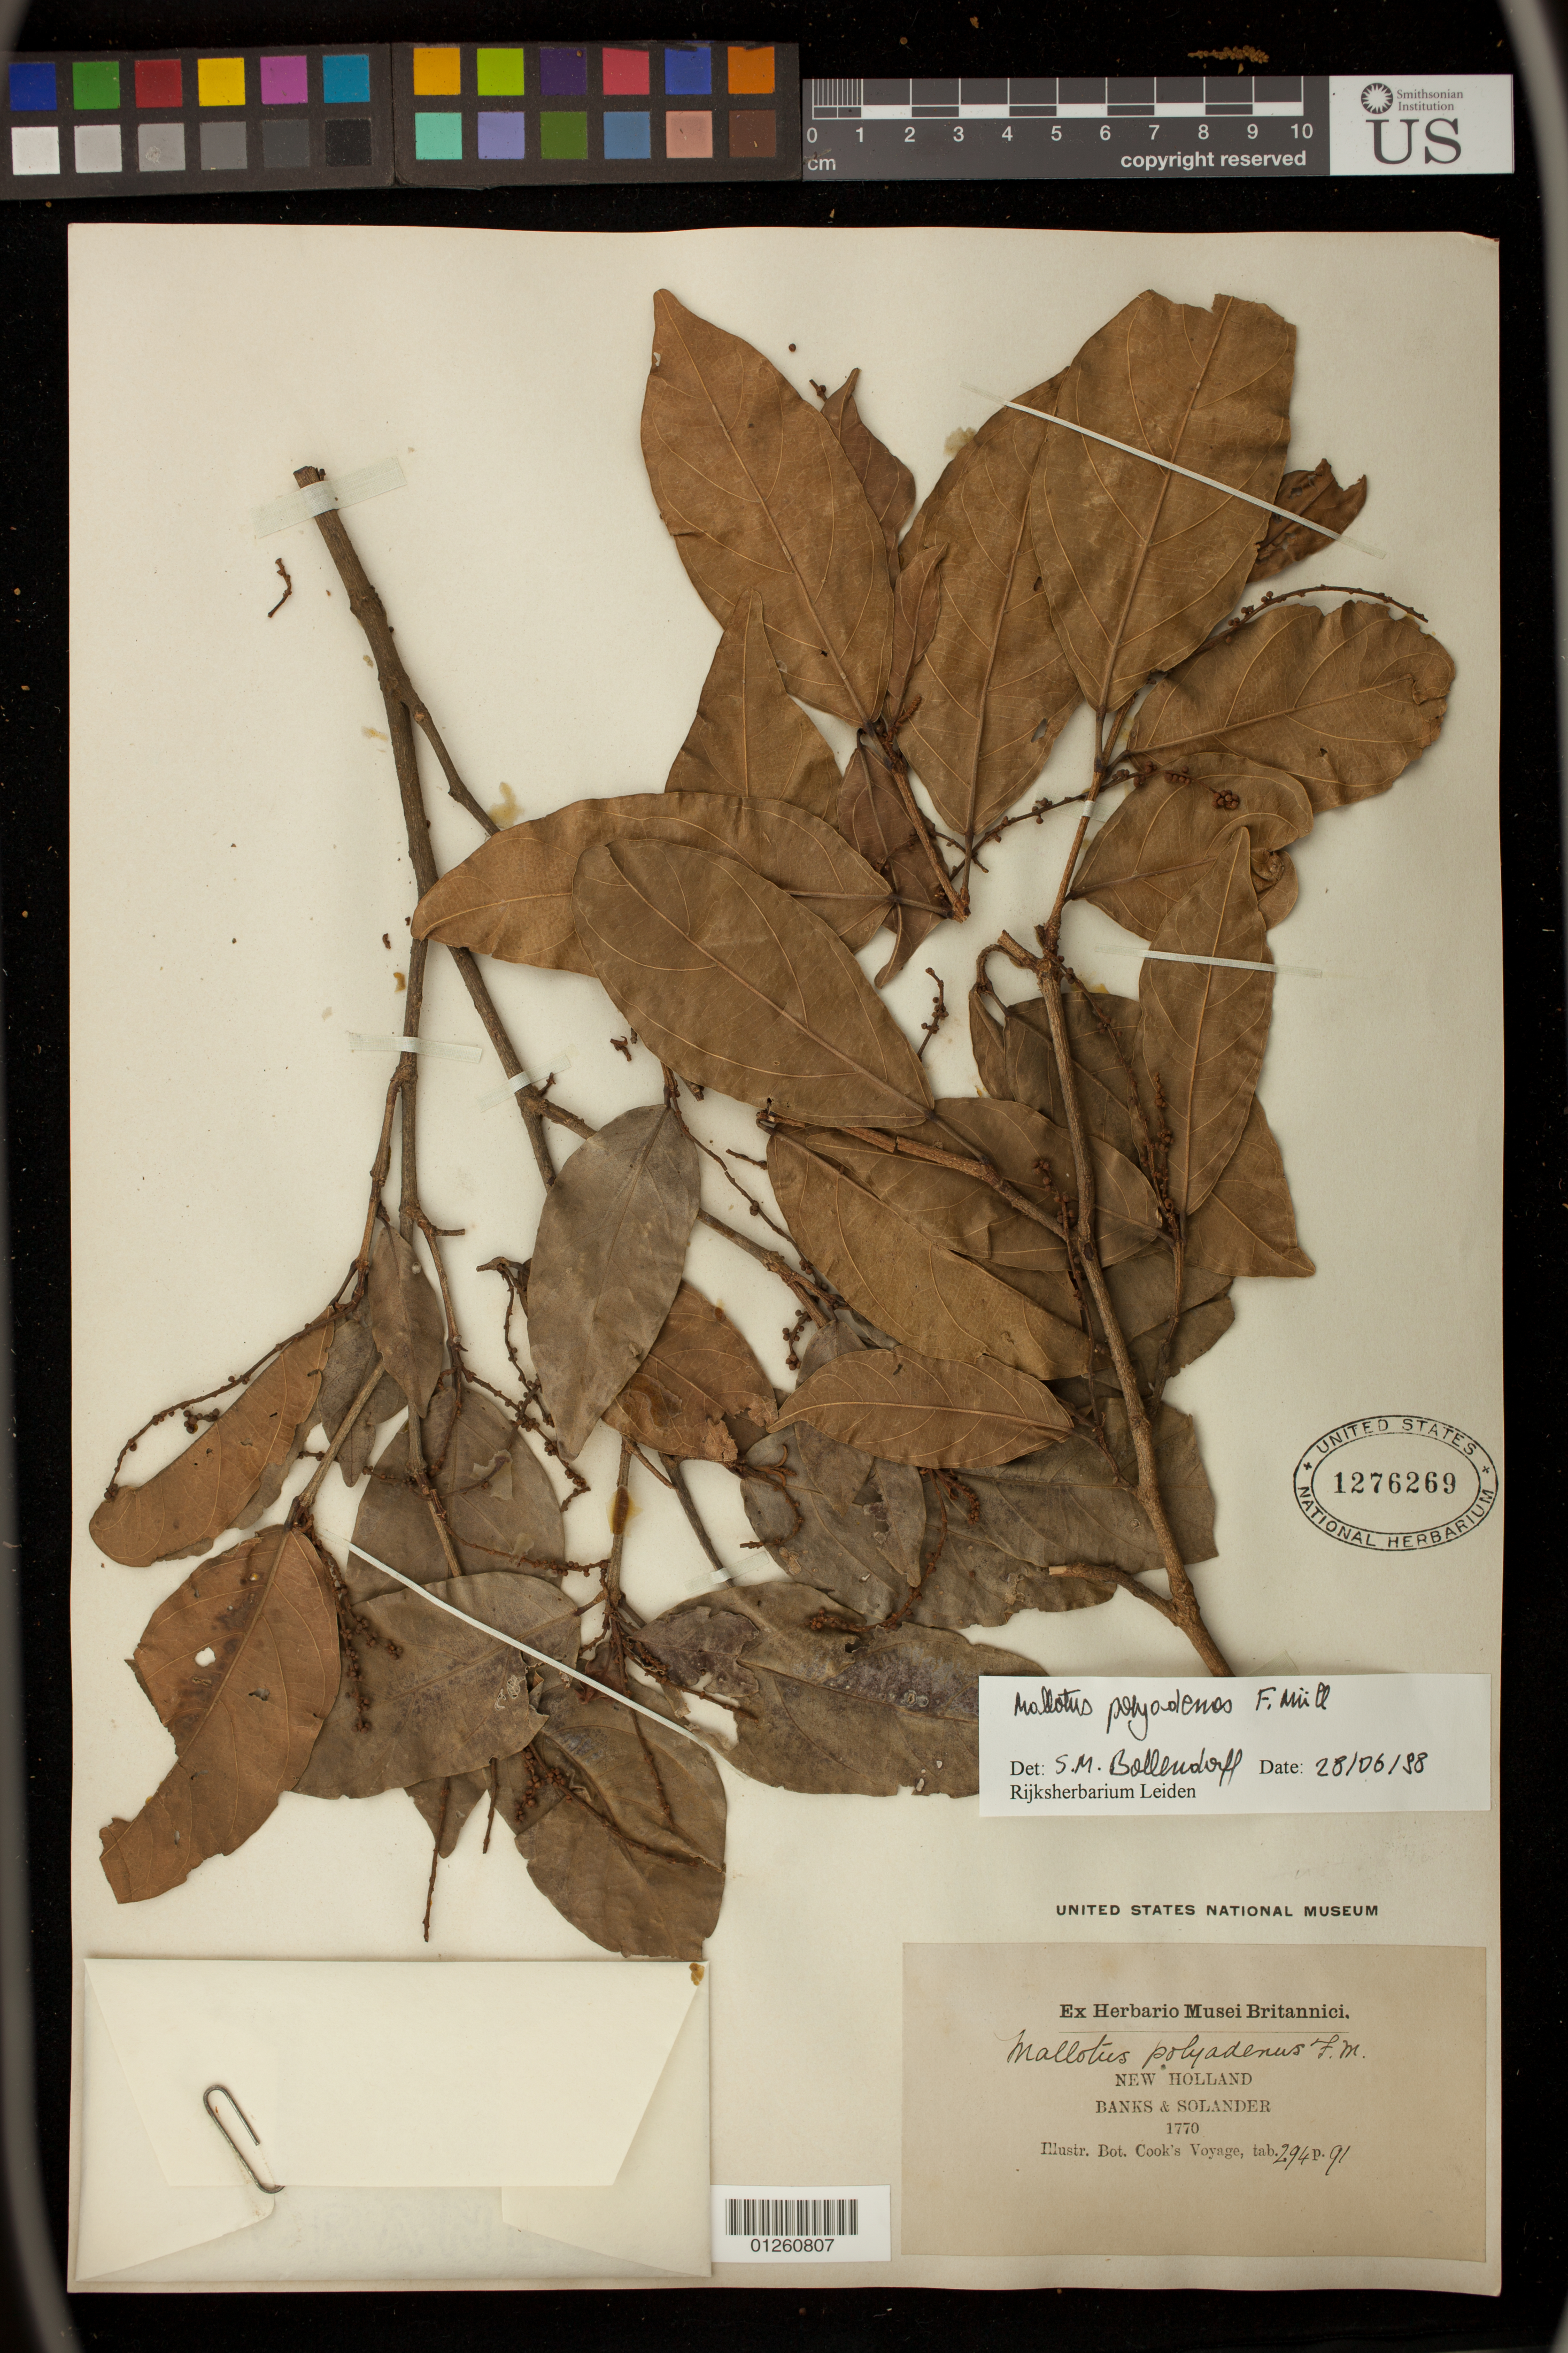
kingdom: Plantae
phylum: Tracheophyta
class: Magnoliopsida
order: Malpighiales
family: Euphorbiaceae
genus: Mallotus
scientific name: Mallotus polyadenos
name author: F. Muell.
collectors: J. Banks & D. C. Solander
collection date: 1770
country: Australia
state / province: South Australia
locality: New Holland.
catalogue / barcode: US 1276269